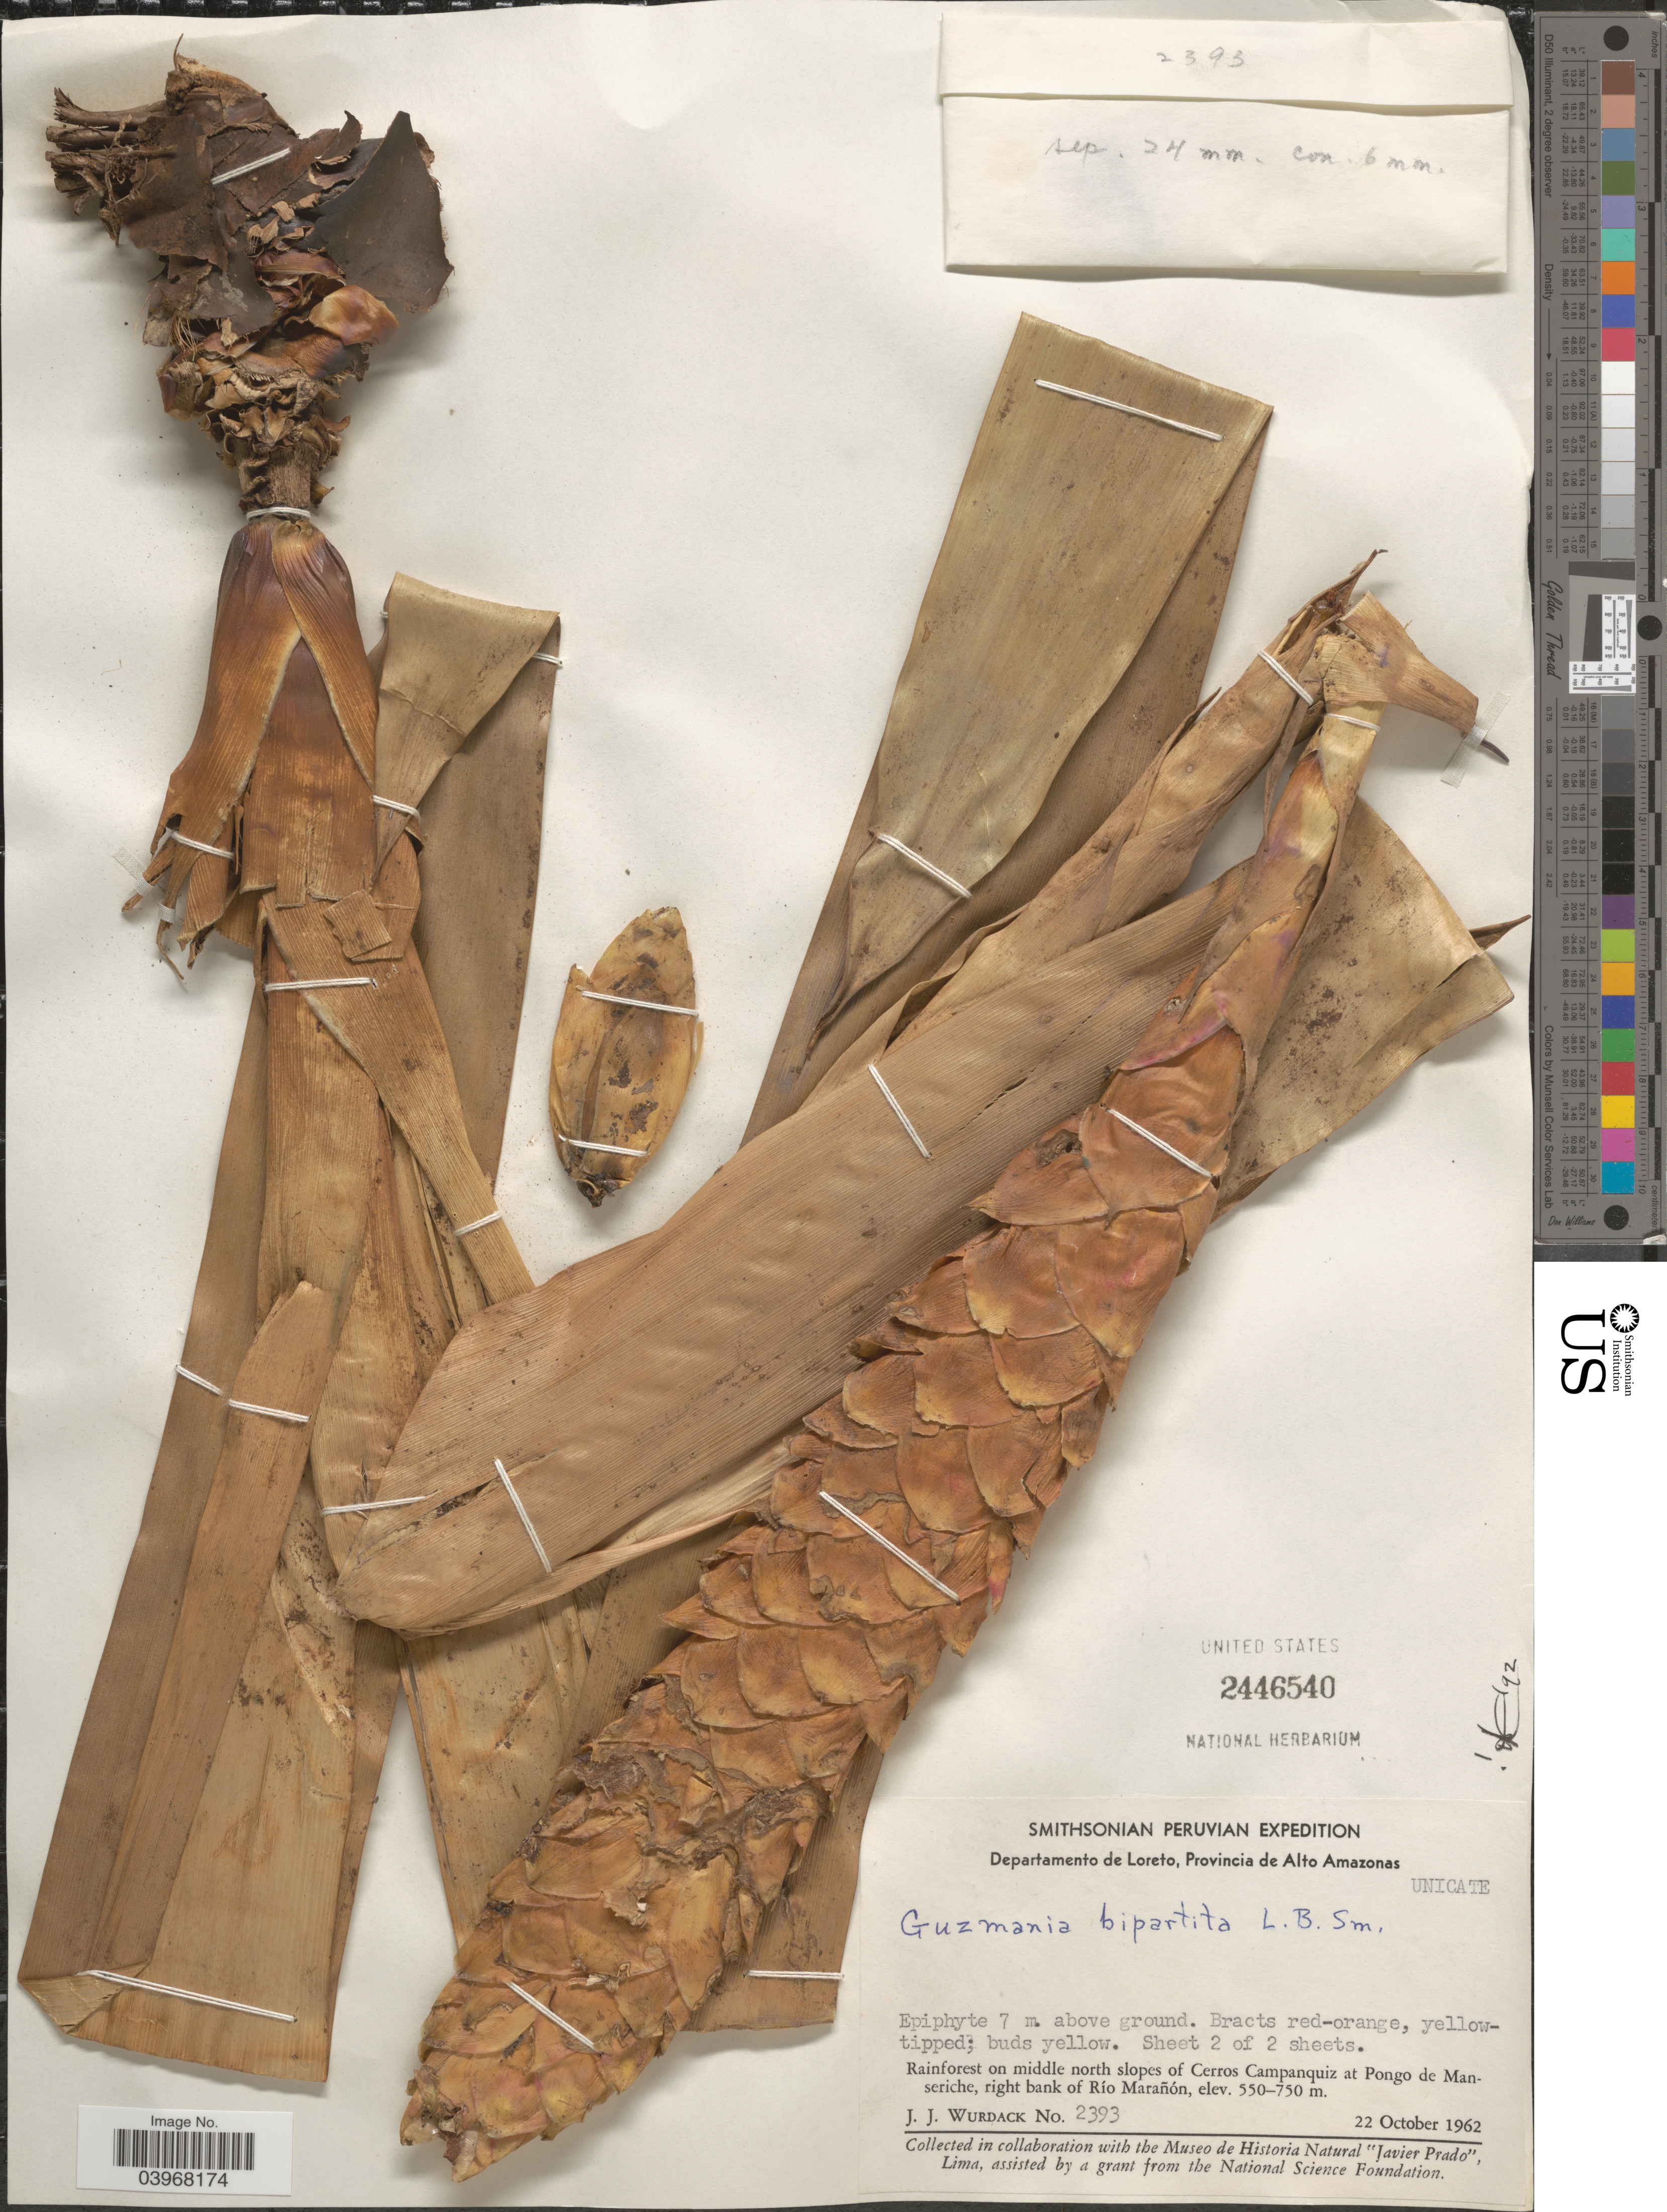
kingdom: Plantae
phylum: Tracheophyta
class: Liliopsida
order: Poales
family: Bromeliaceae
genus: Guzmania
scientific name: Guzmania bipartita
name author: L.B. Sm.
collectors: J. J. Wurdack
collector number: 2393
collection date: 1962-10-22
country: Peru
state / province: Loreto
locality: Departamento de Loreto, Provincia de Alto Amazonas. Rainforest on middle north slopes of Cerros Campanquiz at Pongo de Manseriche, right bank of Río Marañón.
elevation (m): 550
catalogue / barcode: US 2446540